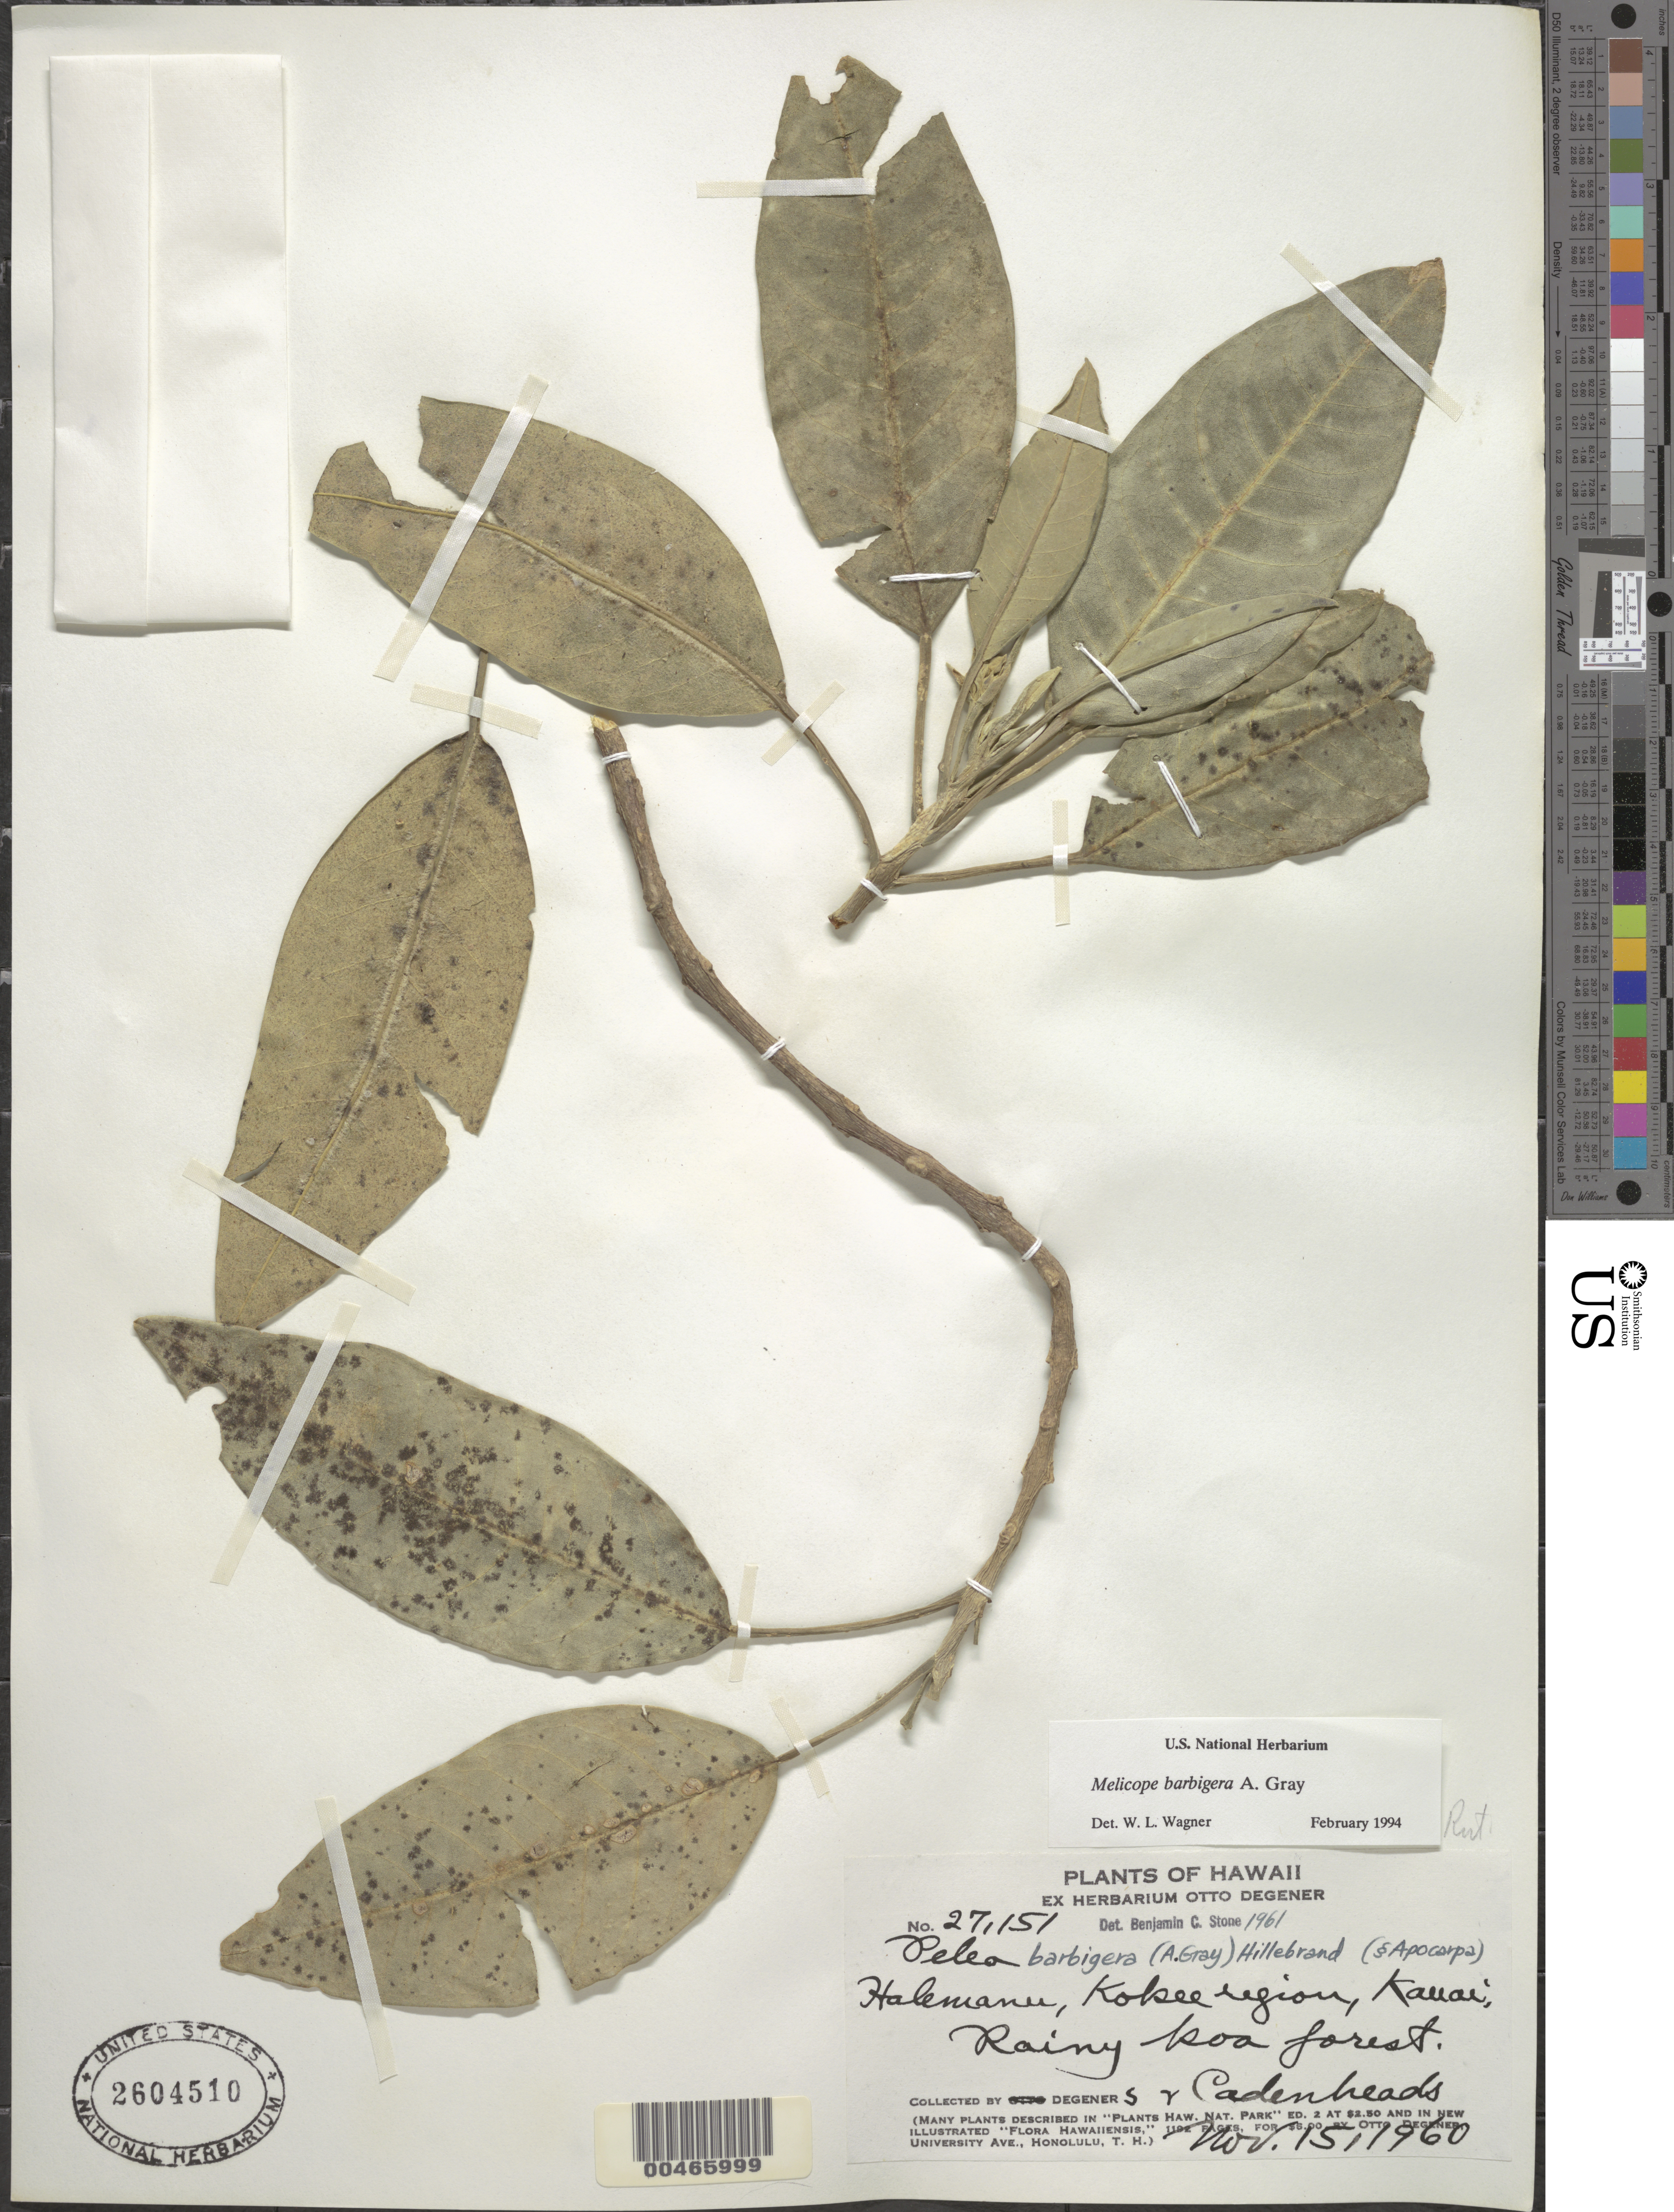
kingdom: Plantae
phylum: Tracheophyta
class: Magnoliopsida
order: Sapindales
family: Rutaceae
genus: Melicope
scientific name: Melicope barbigera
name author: A. Gray in Wilkes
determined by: Wagner, W. L., (BOT), Smithsonian Institution - National Museum of Natural History (UNITED STATES)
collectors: -. Degeners & Cadenheads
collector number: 27151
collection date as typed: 15 Nov 1960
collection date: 1960-11-15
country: United States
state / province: Hawaii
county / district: Kaui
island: Kaua'i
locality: Halemanu, Kokee region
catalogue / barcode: US 2604510